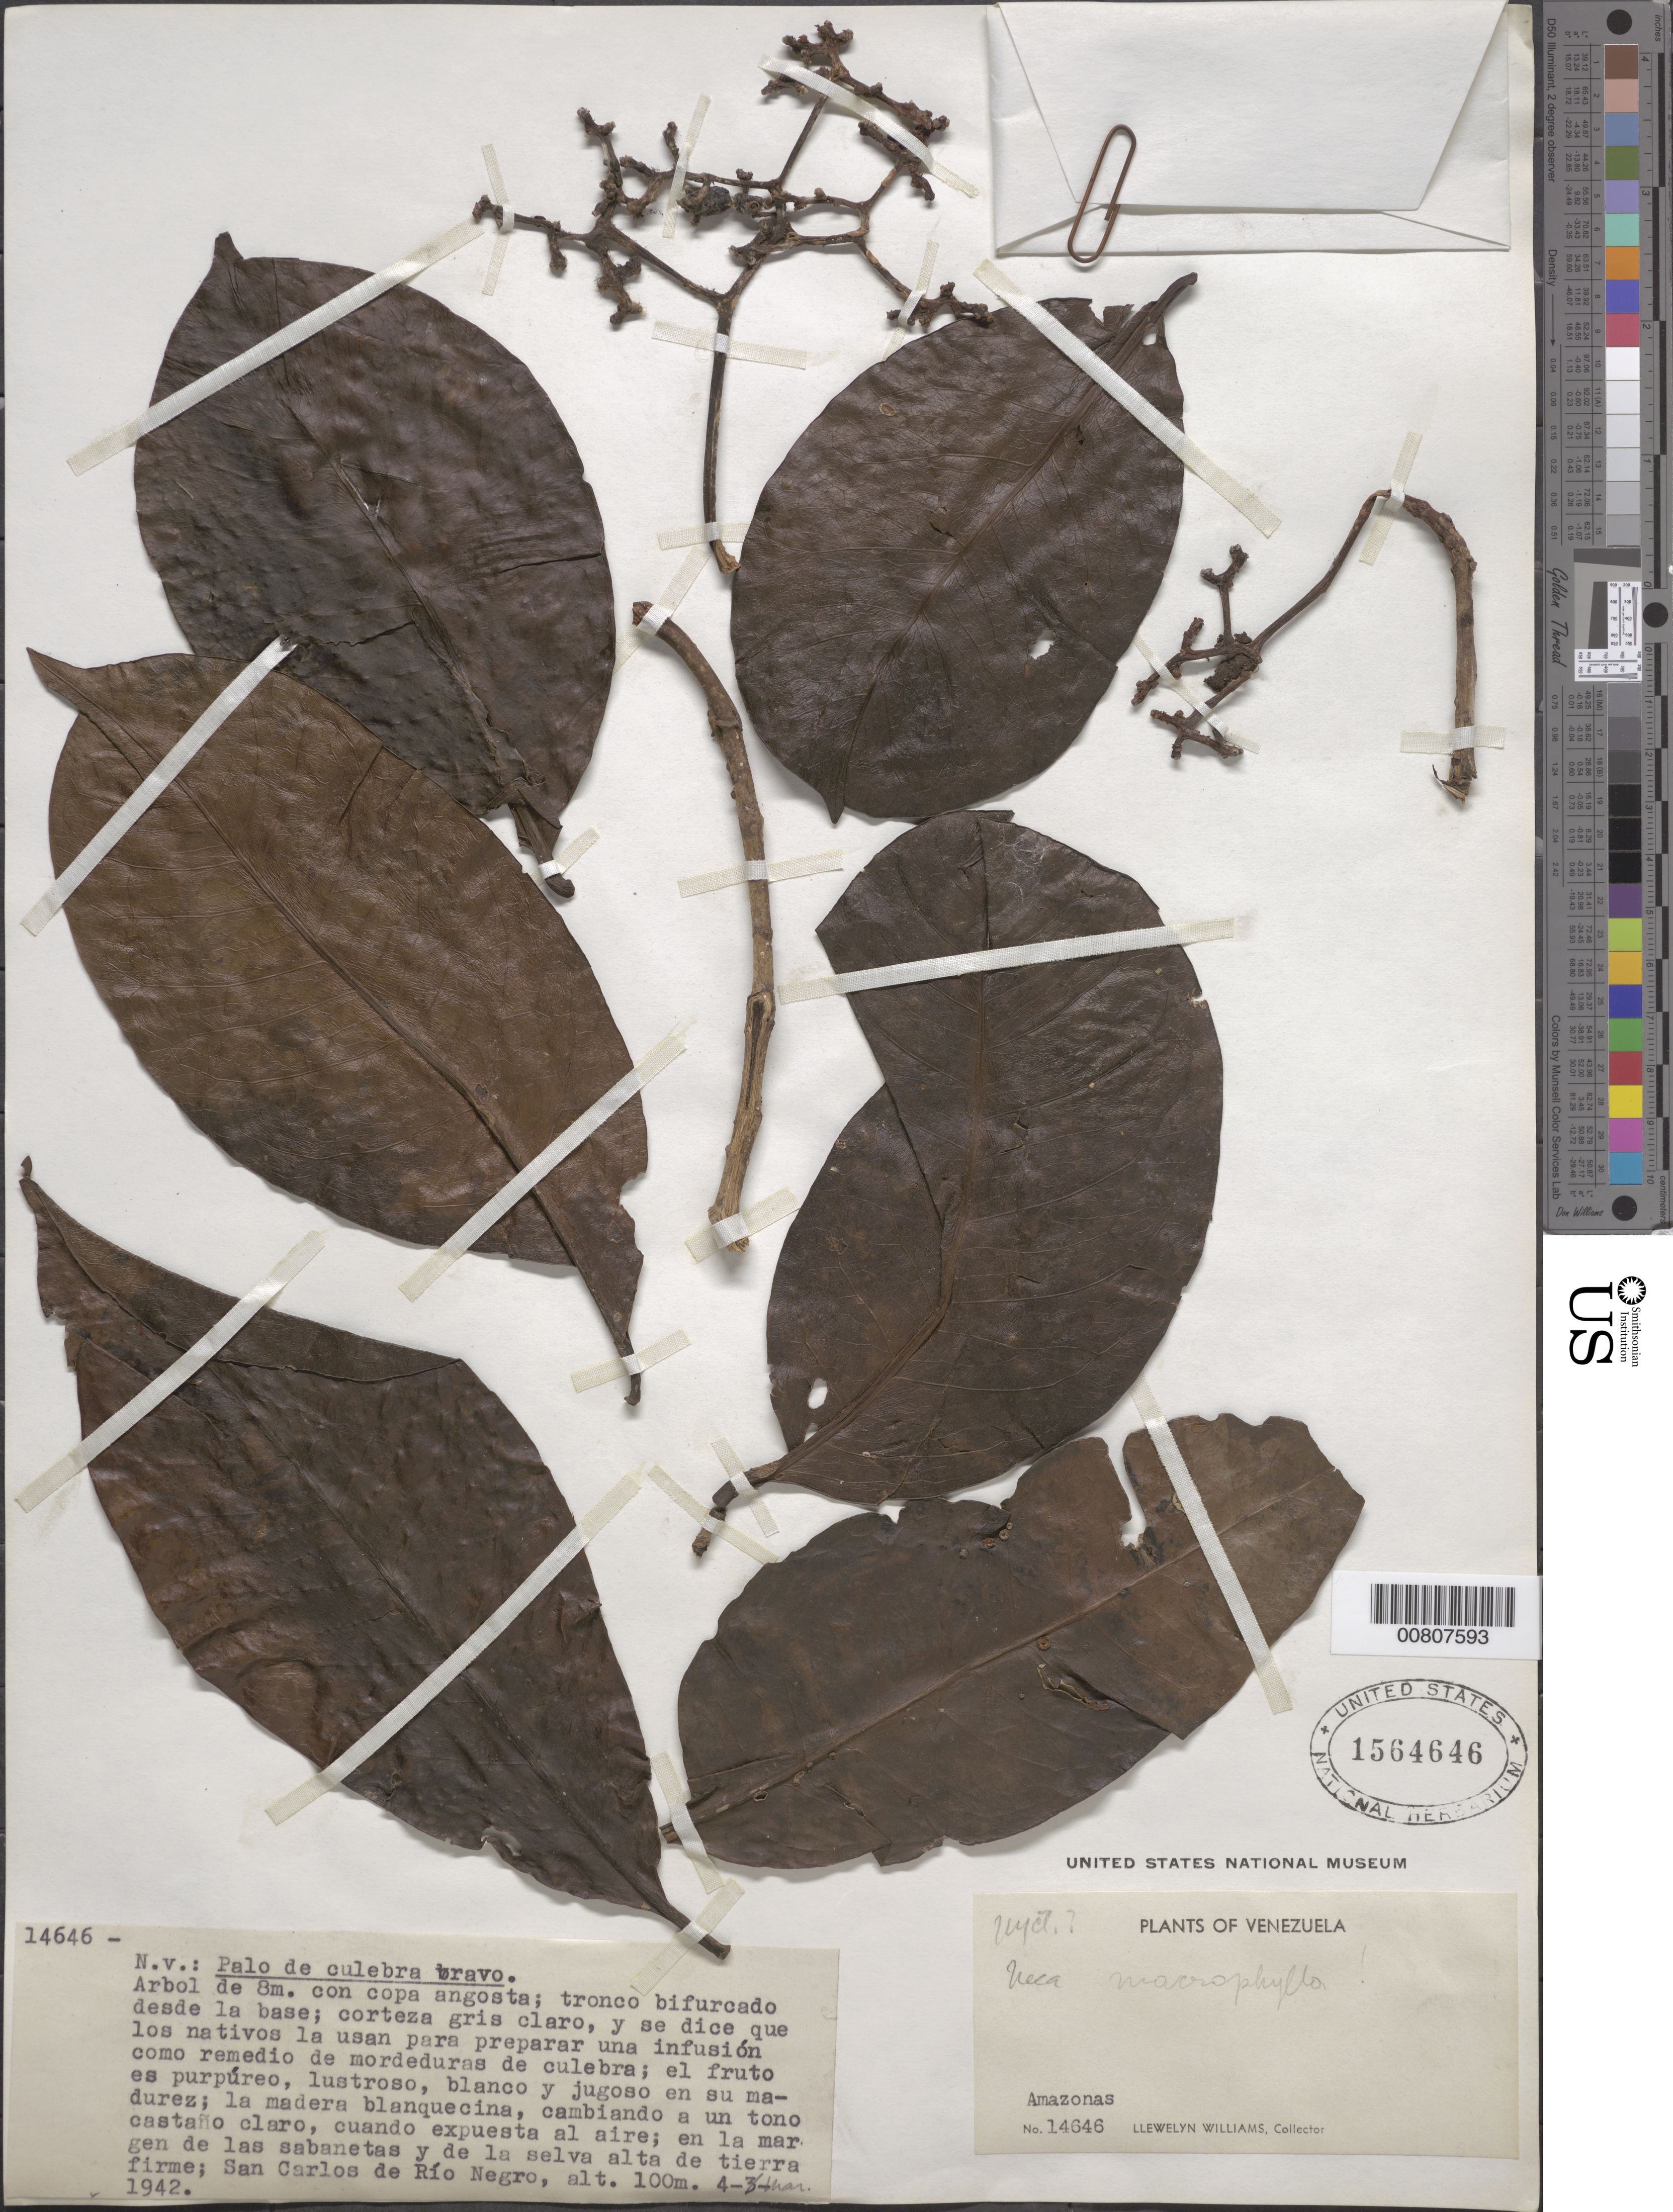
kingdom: Plantae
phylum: Tracheophyta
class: Magnoliopsida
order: Caryophyllales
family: Nyctaginaceae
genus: Neea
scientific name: Neea macrophylla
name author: Poepp. & Endl.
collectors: Ll. Williams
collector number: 14646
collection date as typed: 4-Mar-42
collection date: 1942-03-04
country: Venezuela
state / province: Amazonas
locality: San Carlos de Río Negro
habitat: Margen de sabanetas y selva alta de tierra firme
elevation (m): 100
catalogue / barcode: US 1564646